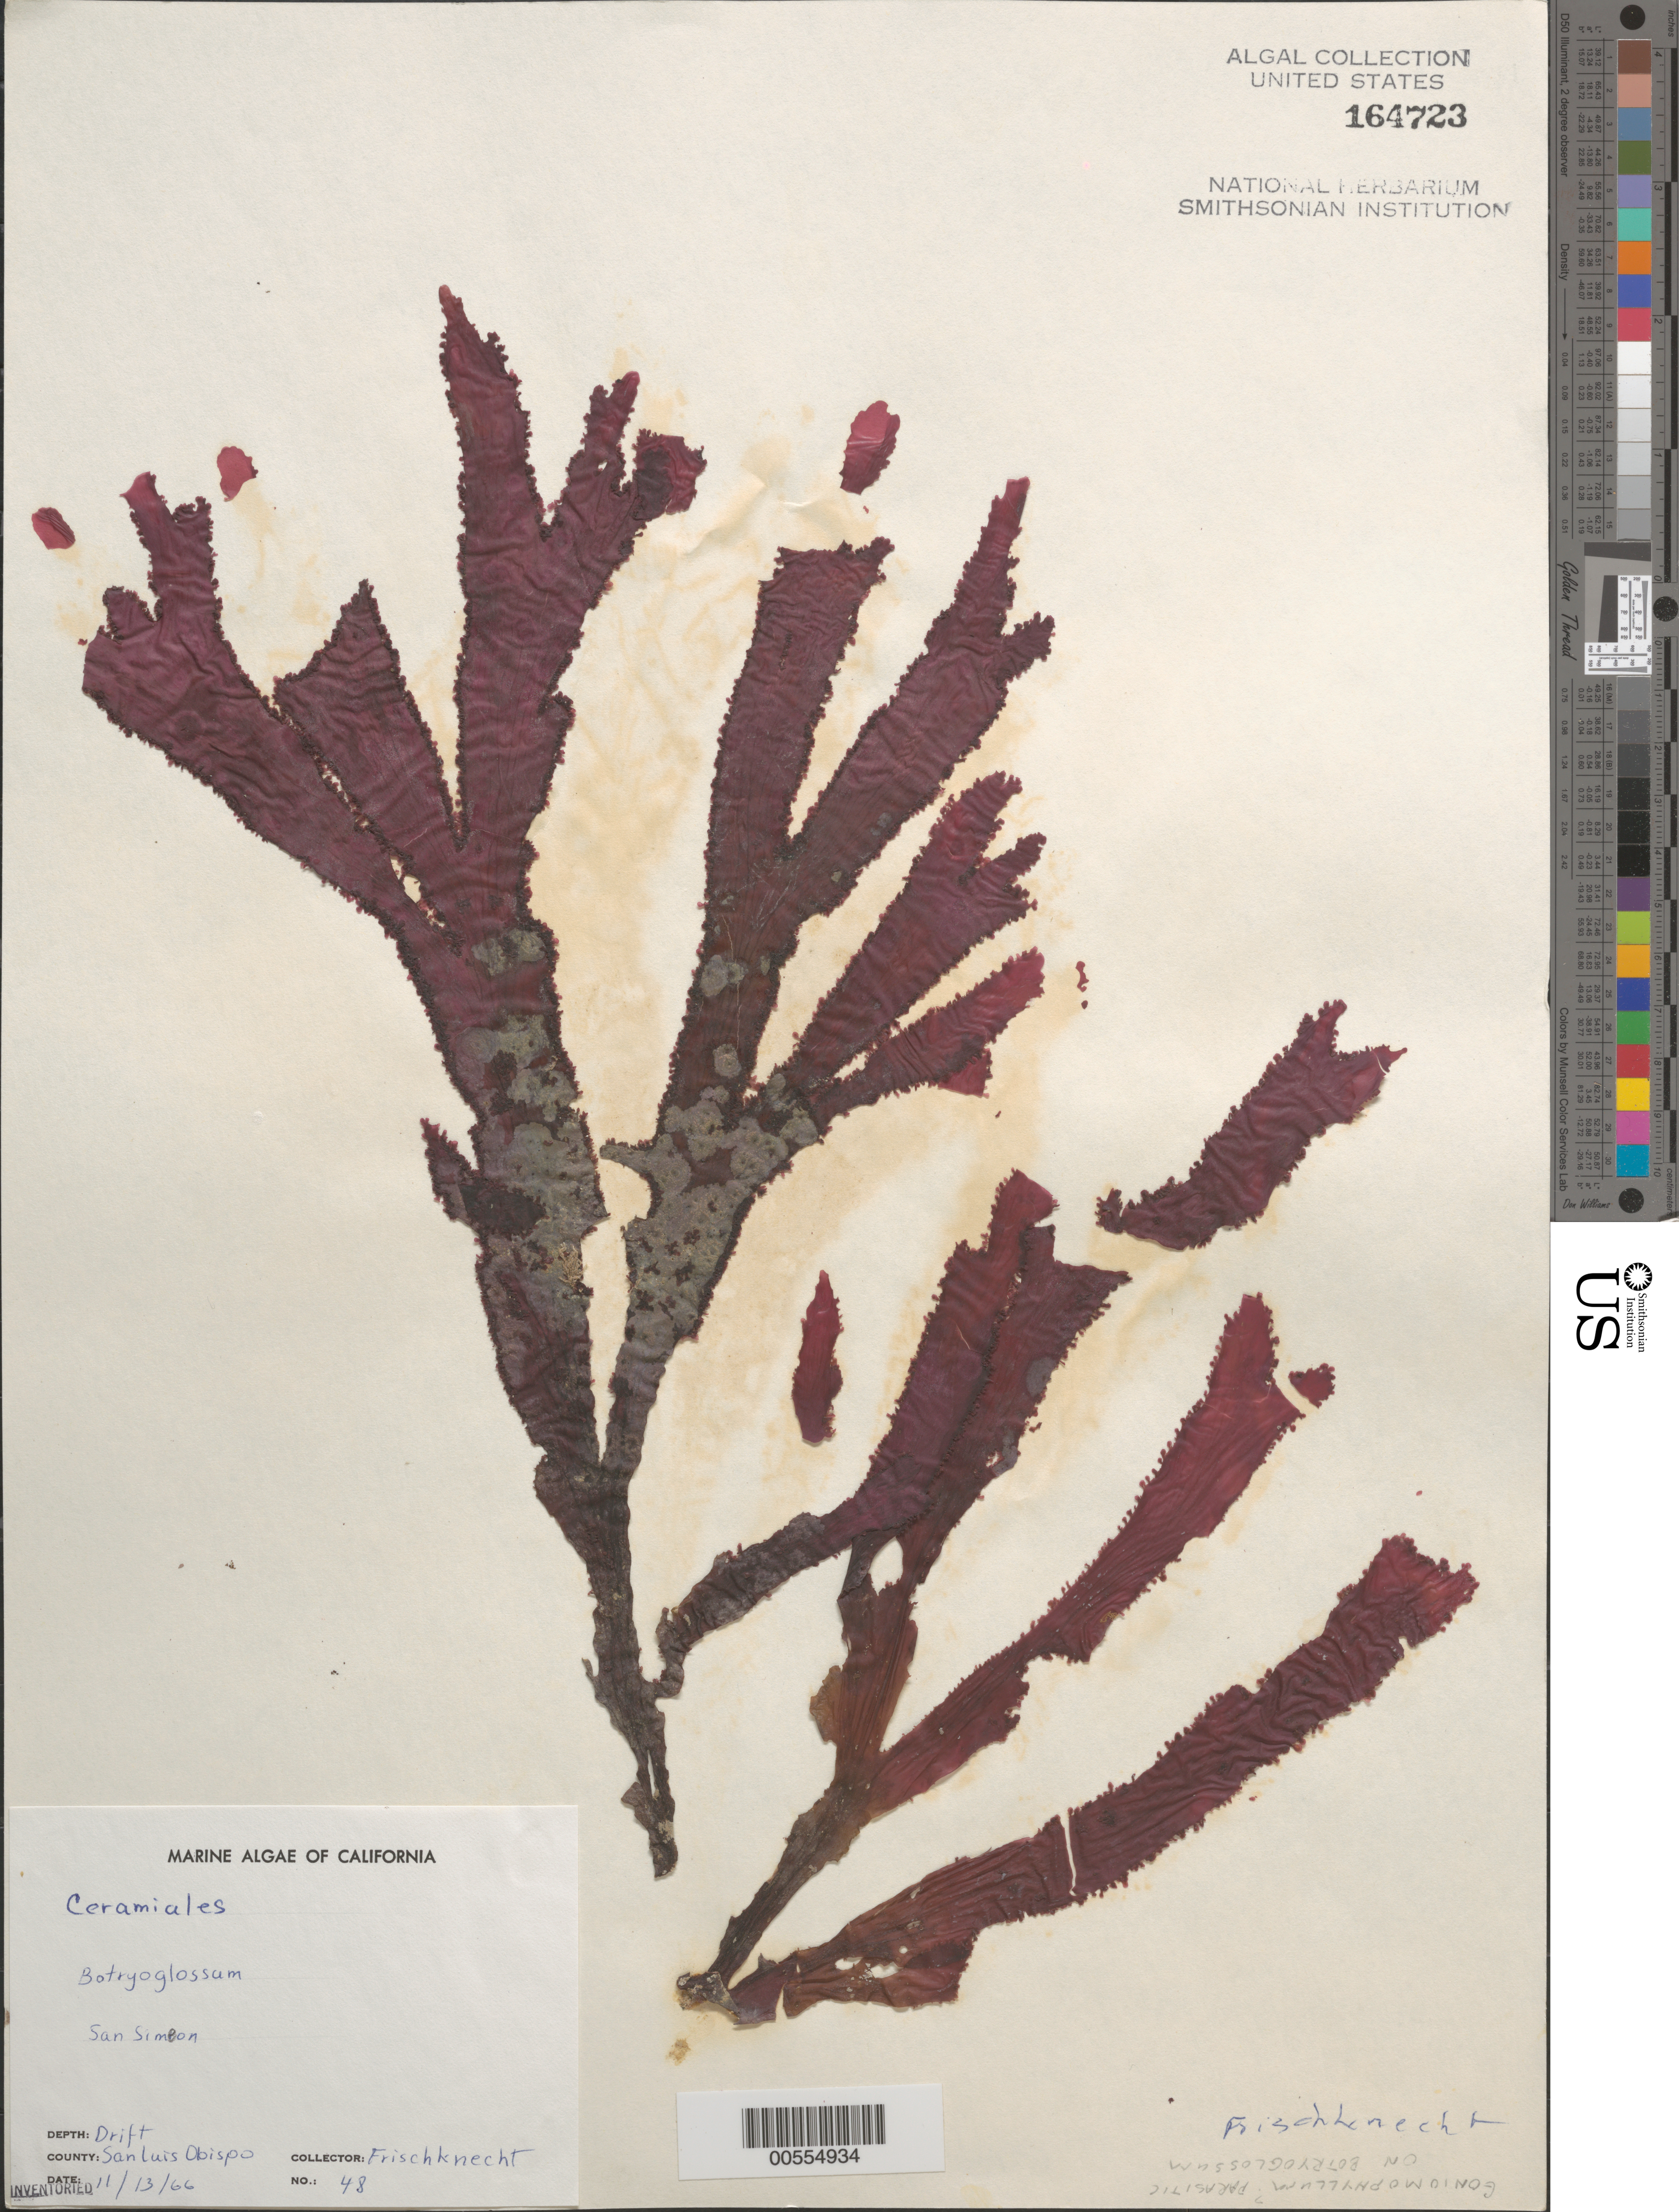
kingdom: Plantae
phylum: Rhodophyta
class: Florideophyceae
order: Ceramiales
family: Delesseriaceae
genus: Botryoglossum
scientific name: Botryoglossum sp.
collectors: -. Frischknecht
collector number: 48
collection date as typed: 13 Nov 1966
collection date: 1966-11-13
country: United States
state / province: California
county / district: San Luis Obispo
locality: San Simeon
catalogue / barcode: US 164723